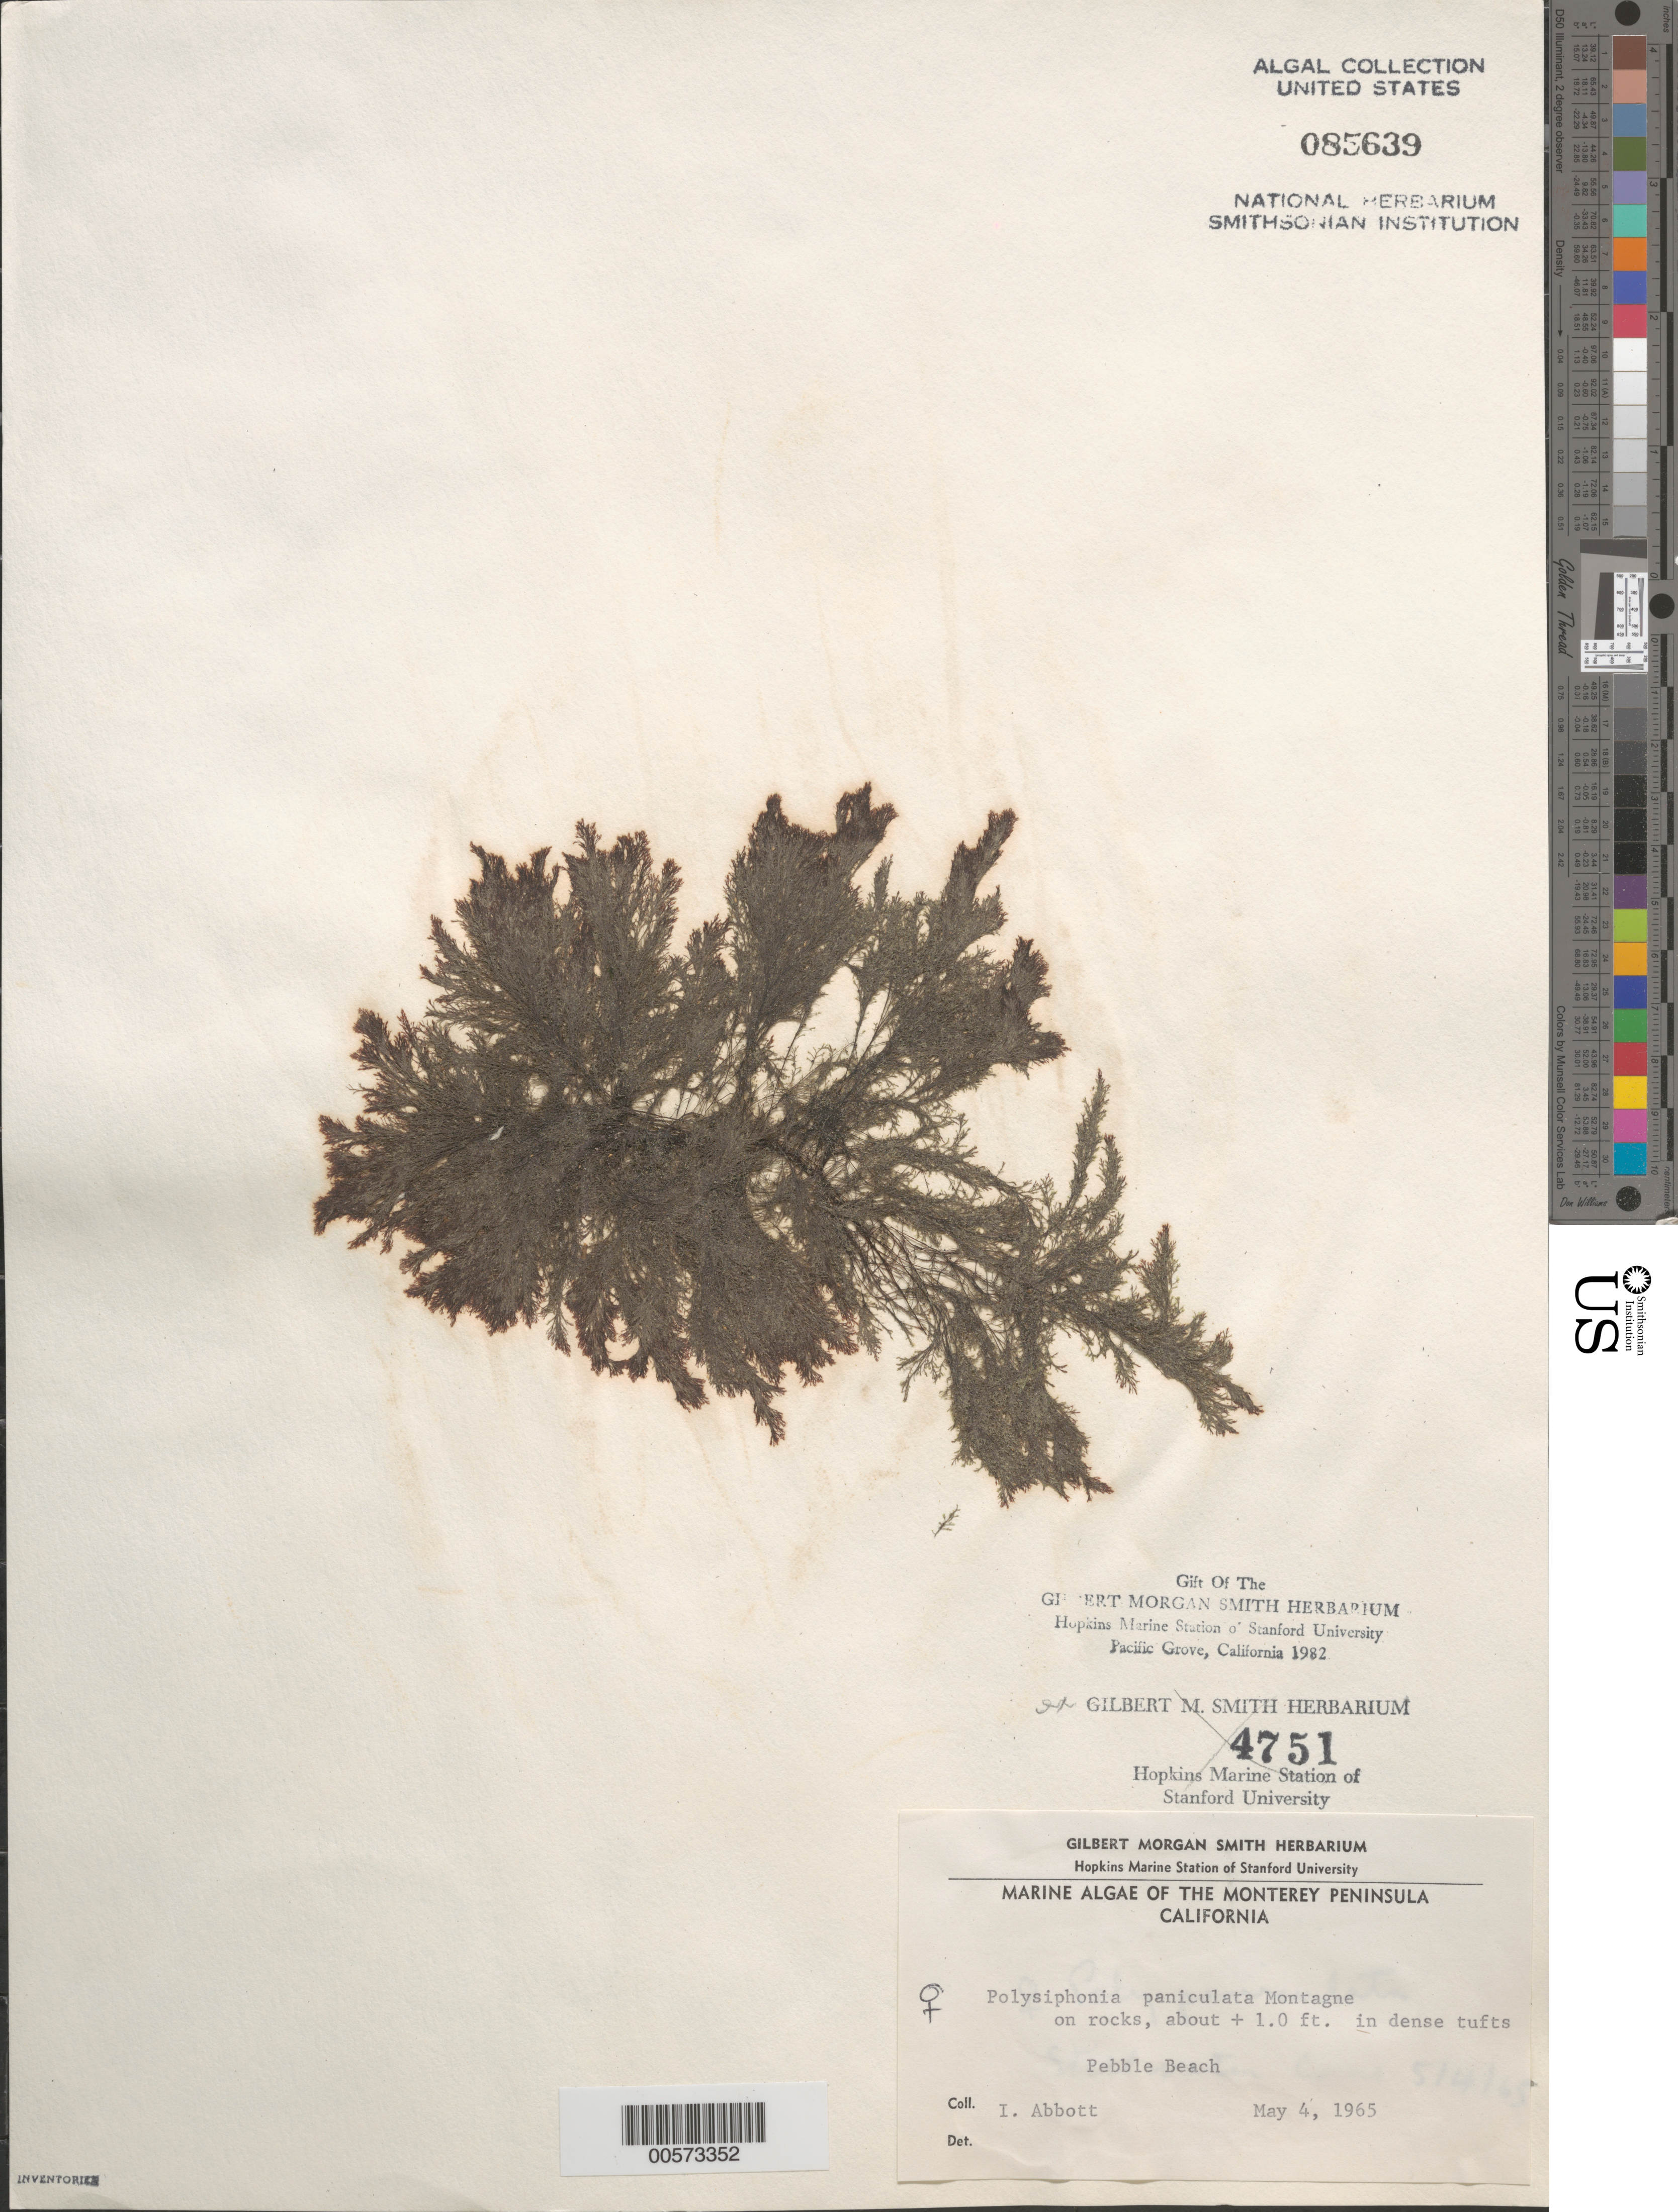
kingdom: Plantae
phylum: Rhodophyta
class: Florideophyceae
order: Ceramiales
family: Rhodomelaceae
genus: Eutrichosiphonia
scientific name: Eutrichosiphonia paniculata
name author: (Mont.) D.E.Bustamante & T.O. Cho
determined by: Algae name updating Project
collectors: I. A. Abbott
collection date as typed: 04 May 1965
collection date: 1965-05-04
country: United States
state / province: California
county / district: Monterey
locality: Pebble Beach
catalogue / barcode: US 85639